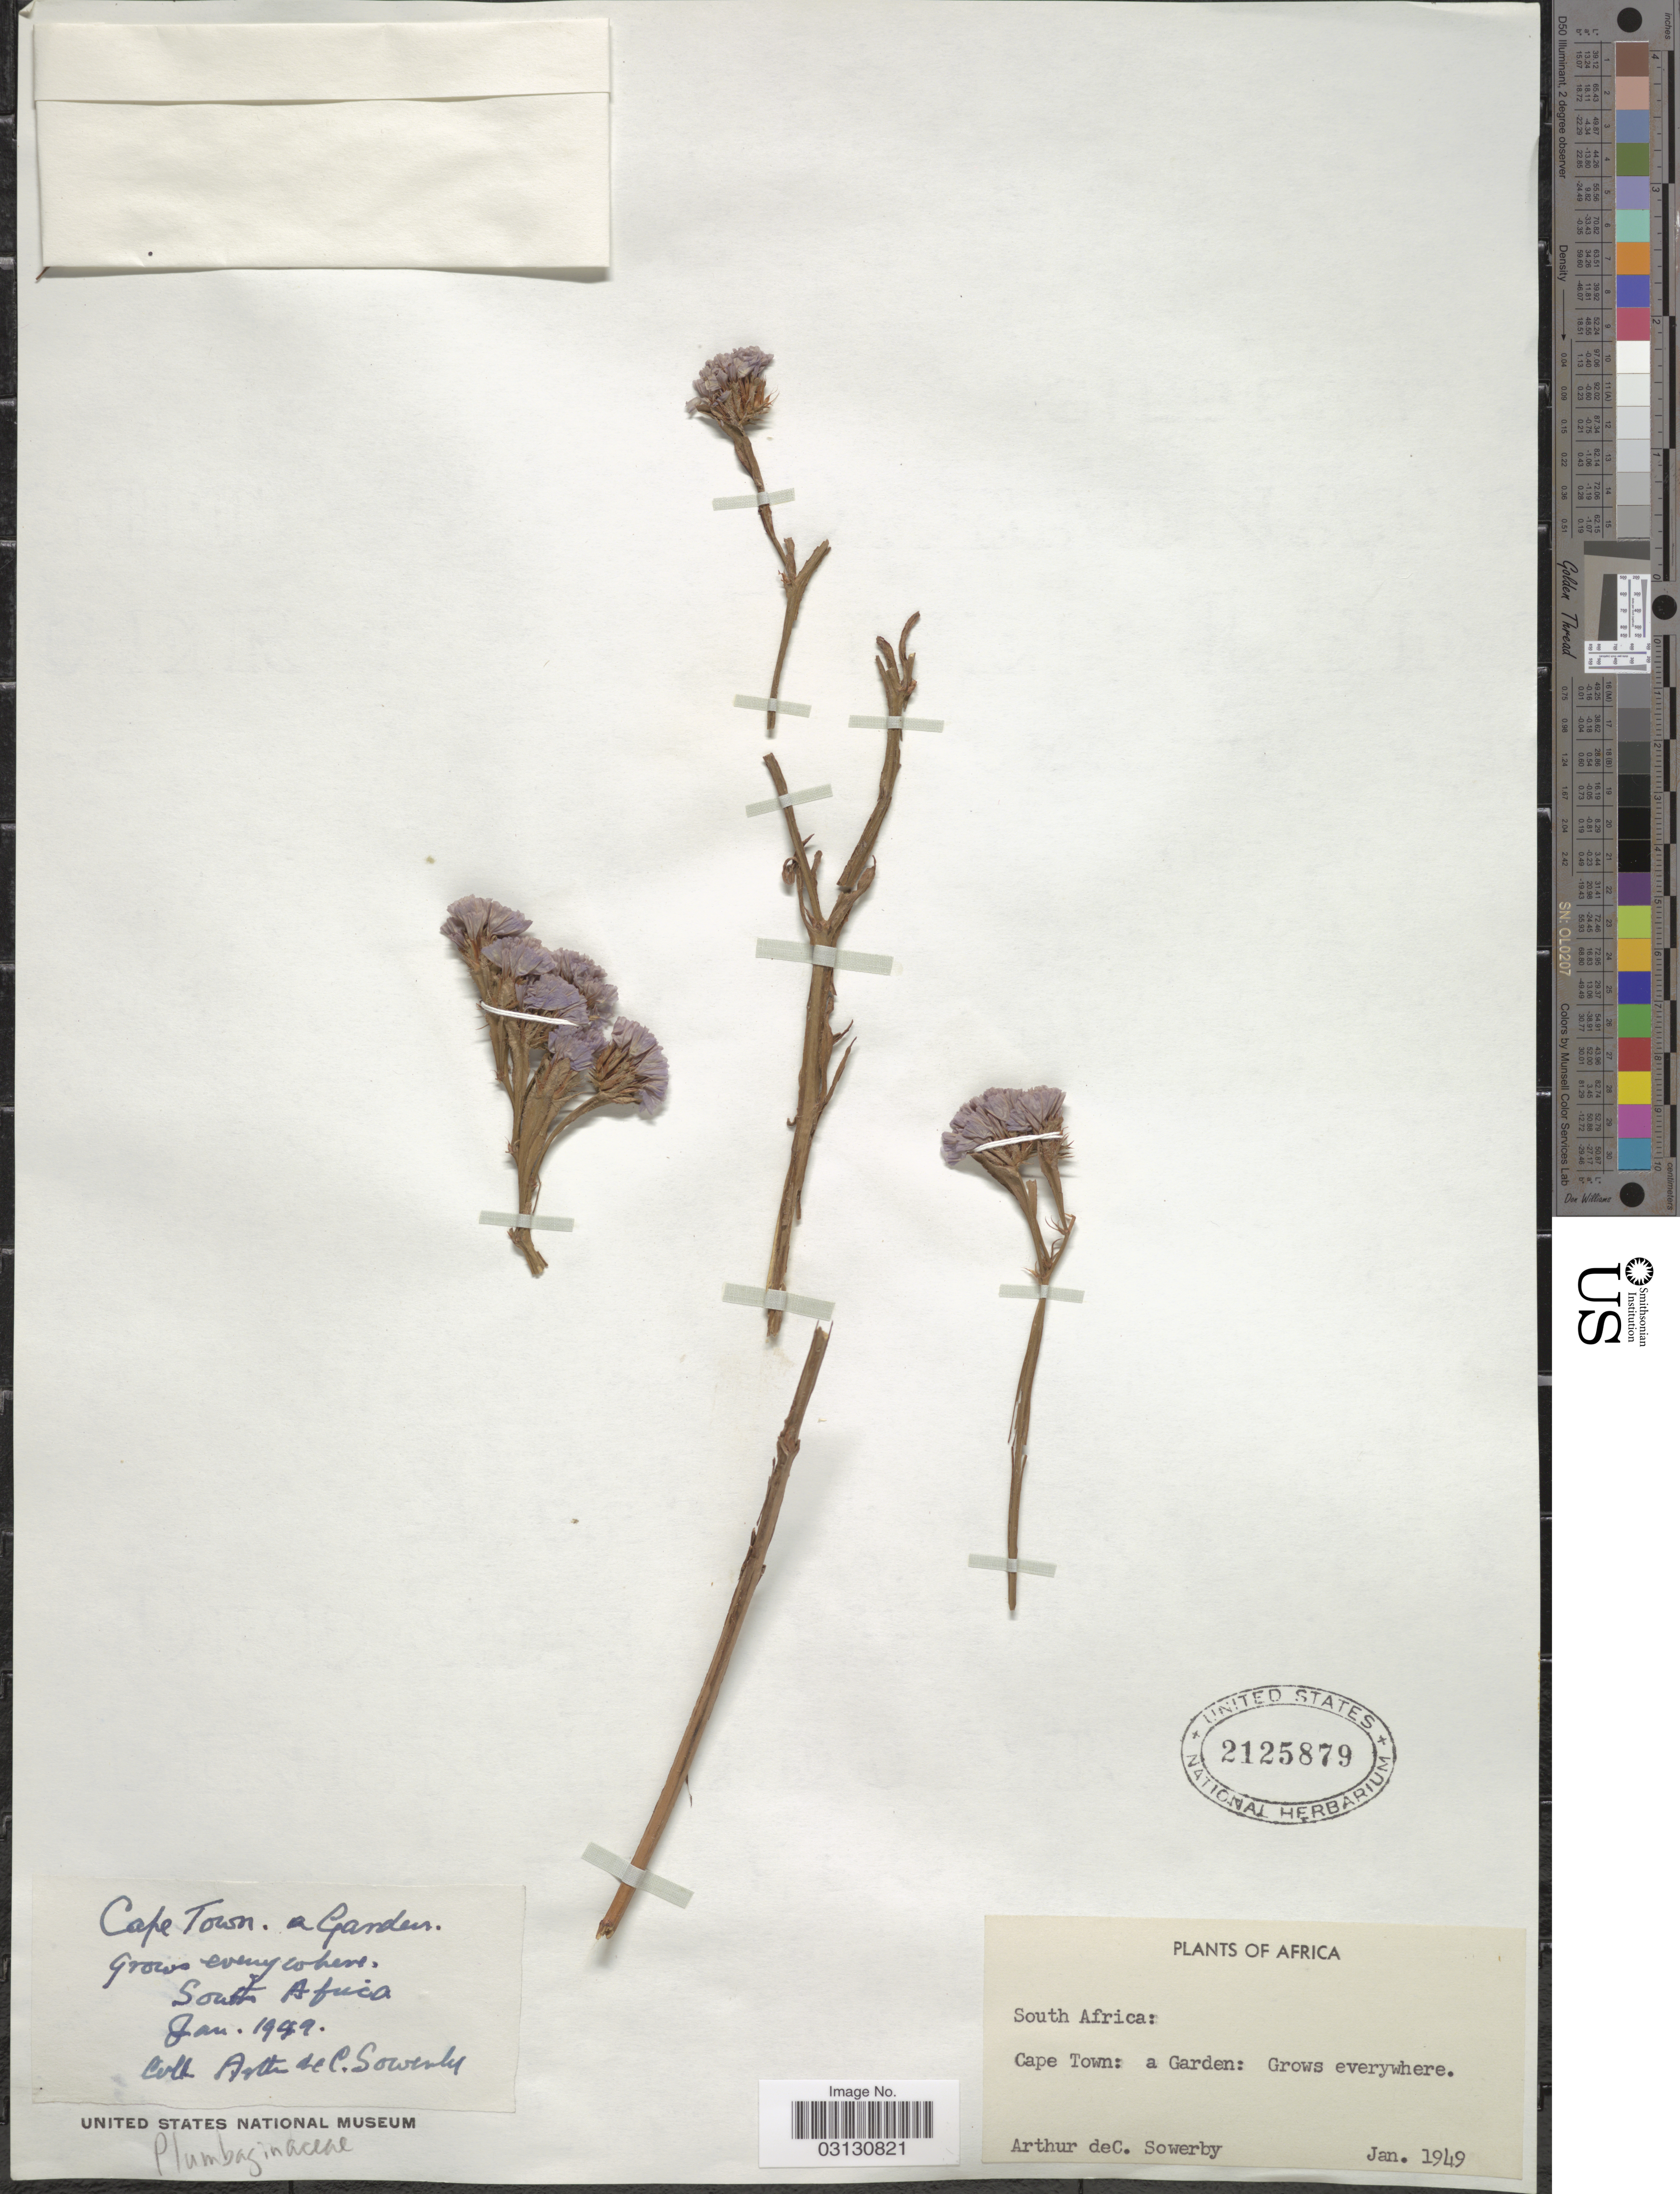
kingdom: Plantae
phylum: Tracheophyta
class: Magnoliopsida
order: Caryophyllales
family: Plumbaginaceae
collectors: A. Sowerby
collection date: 1949-01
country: South Africa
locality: Cape Town: a Garden.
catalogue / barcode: US 2125879